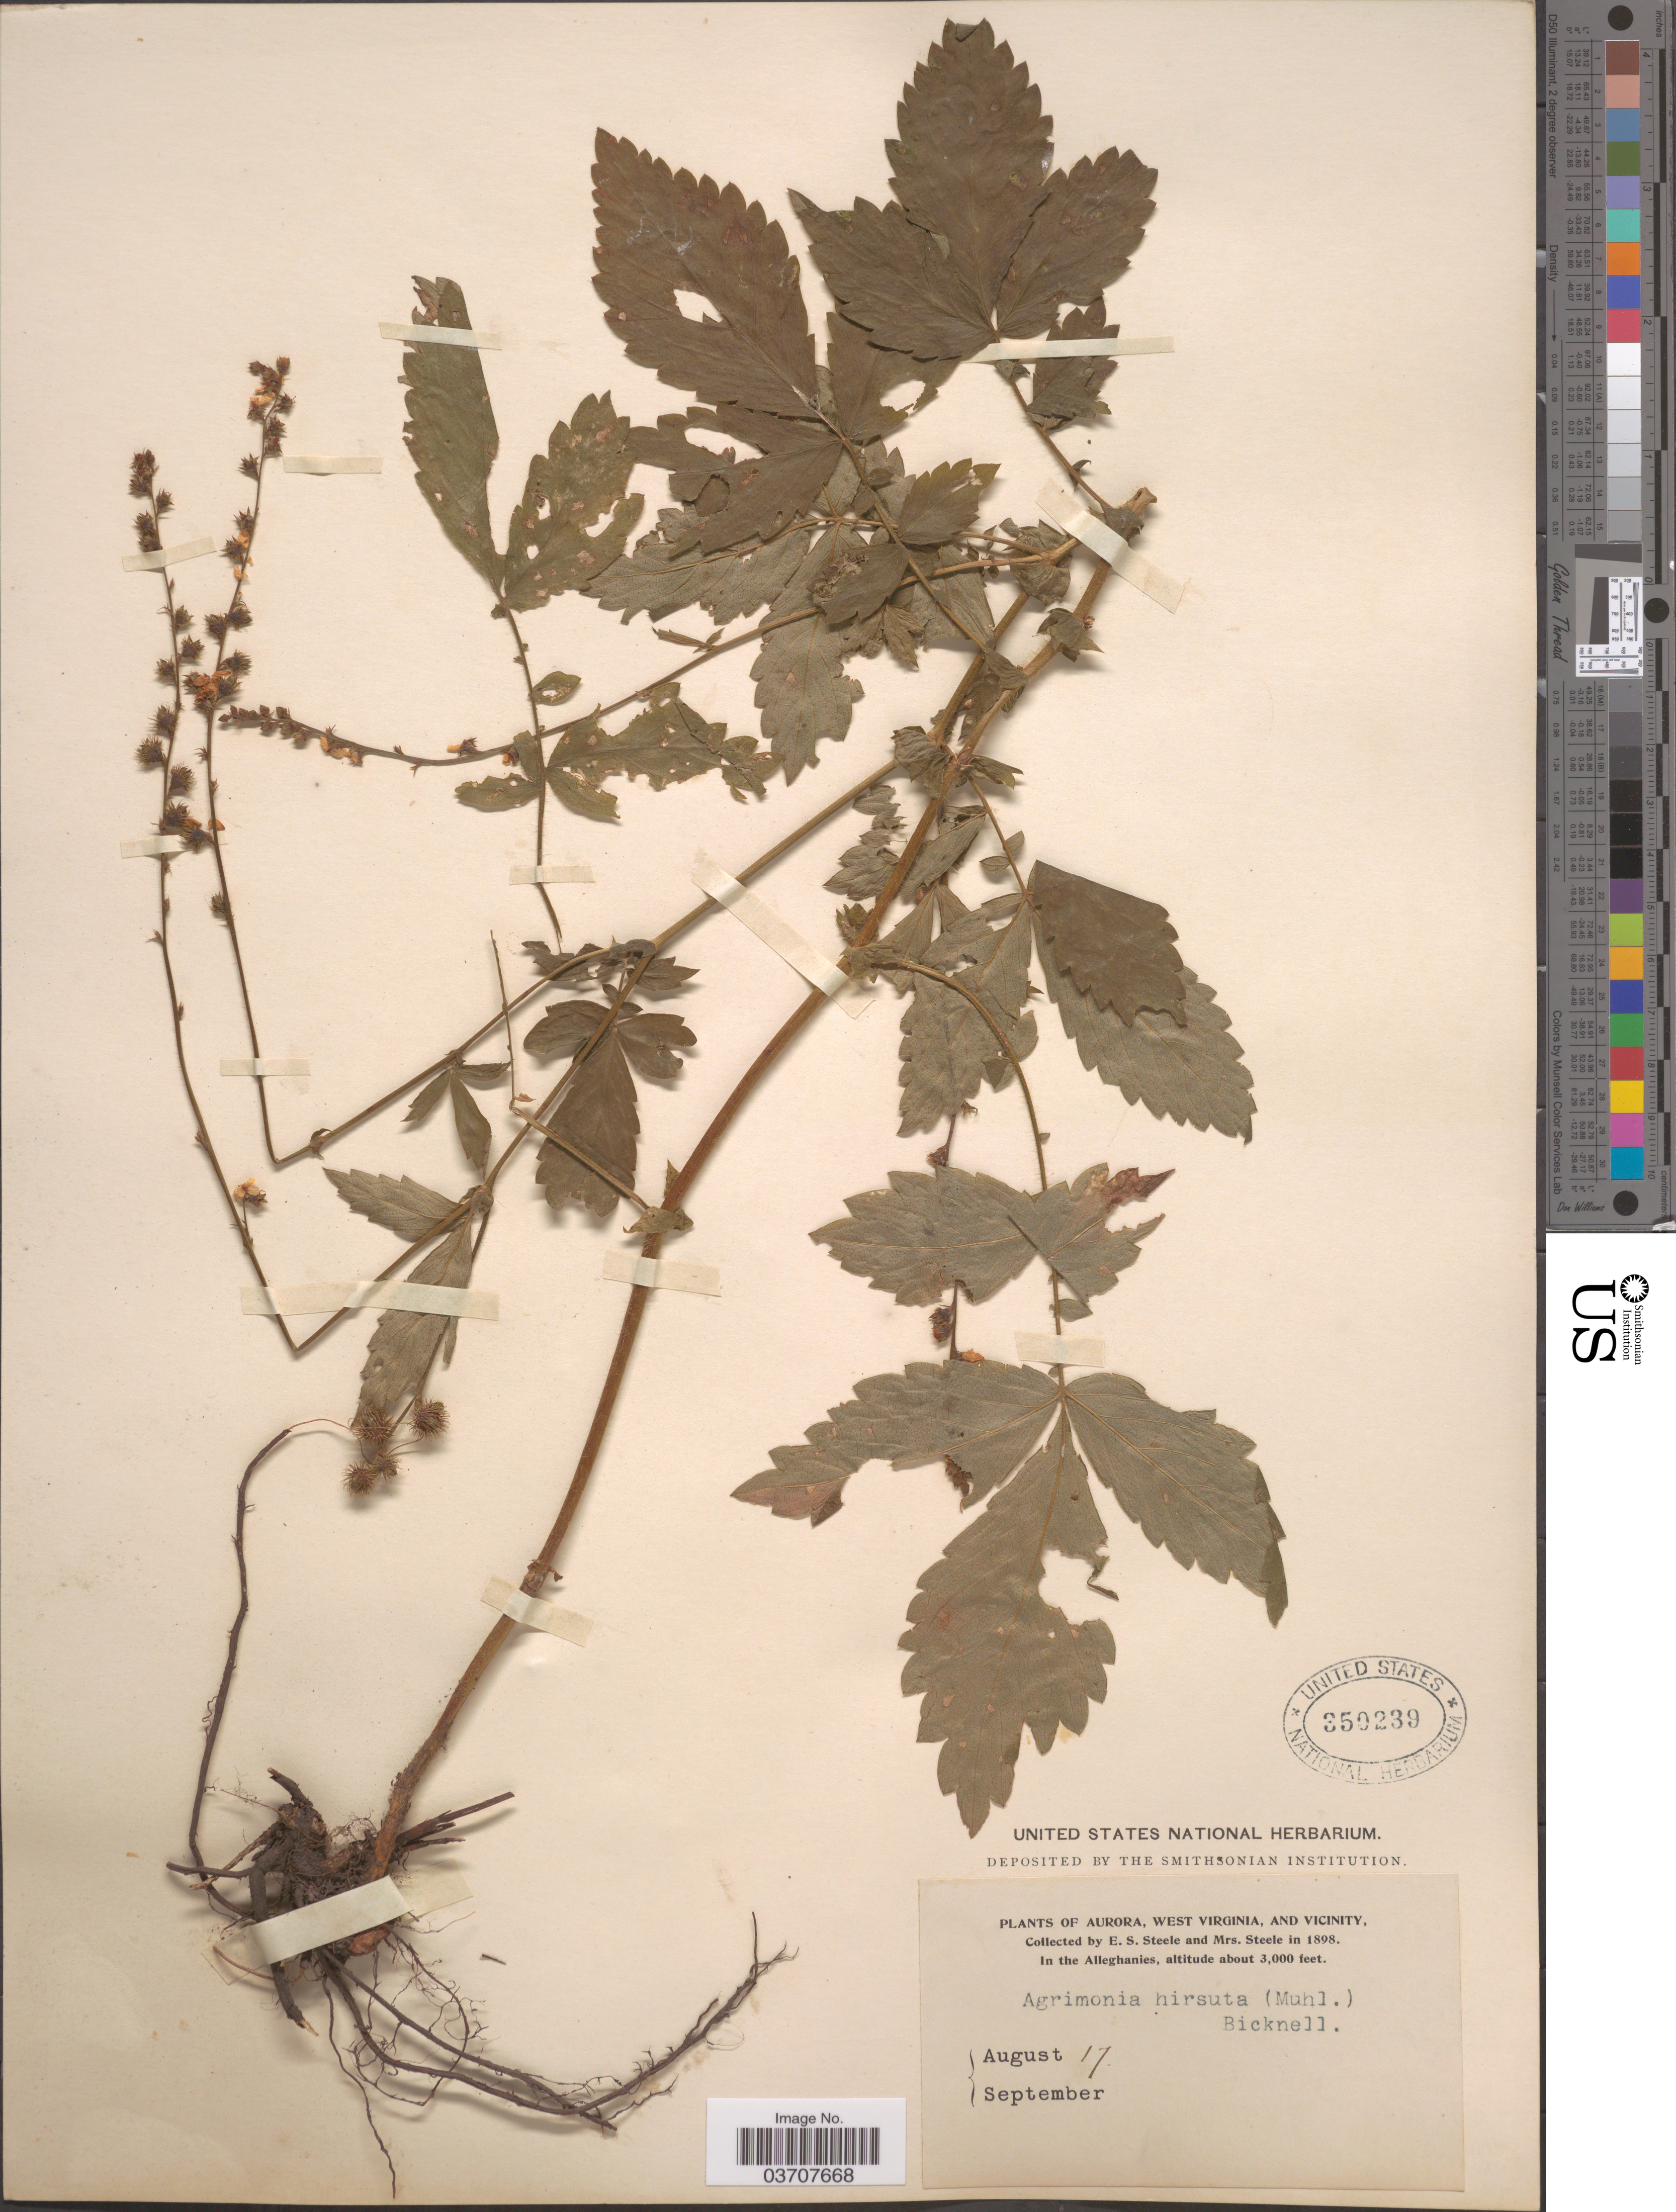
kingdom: Plantae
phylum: Tracheophyta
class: Magnoliopsida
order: Rosales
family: Rosaceae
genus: Agrimonia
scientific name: Agrimonia gryposepala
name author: Wallr.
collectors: E. Steele & Mrs. E. S. Steele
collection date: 1898-08-17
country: United States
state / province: West Virginia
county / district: Preston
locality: Aurora, and Vicinity. In the Alleghanies.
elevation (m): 914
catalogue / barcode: US 350239